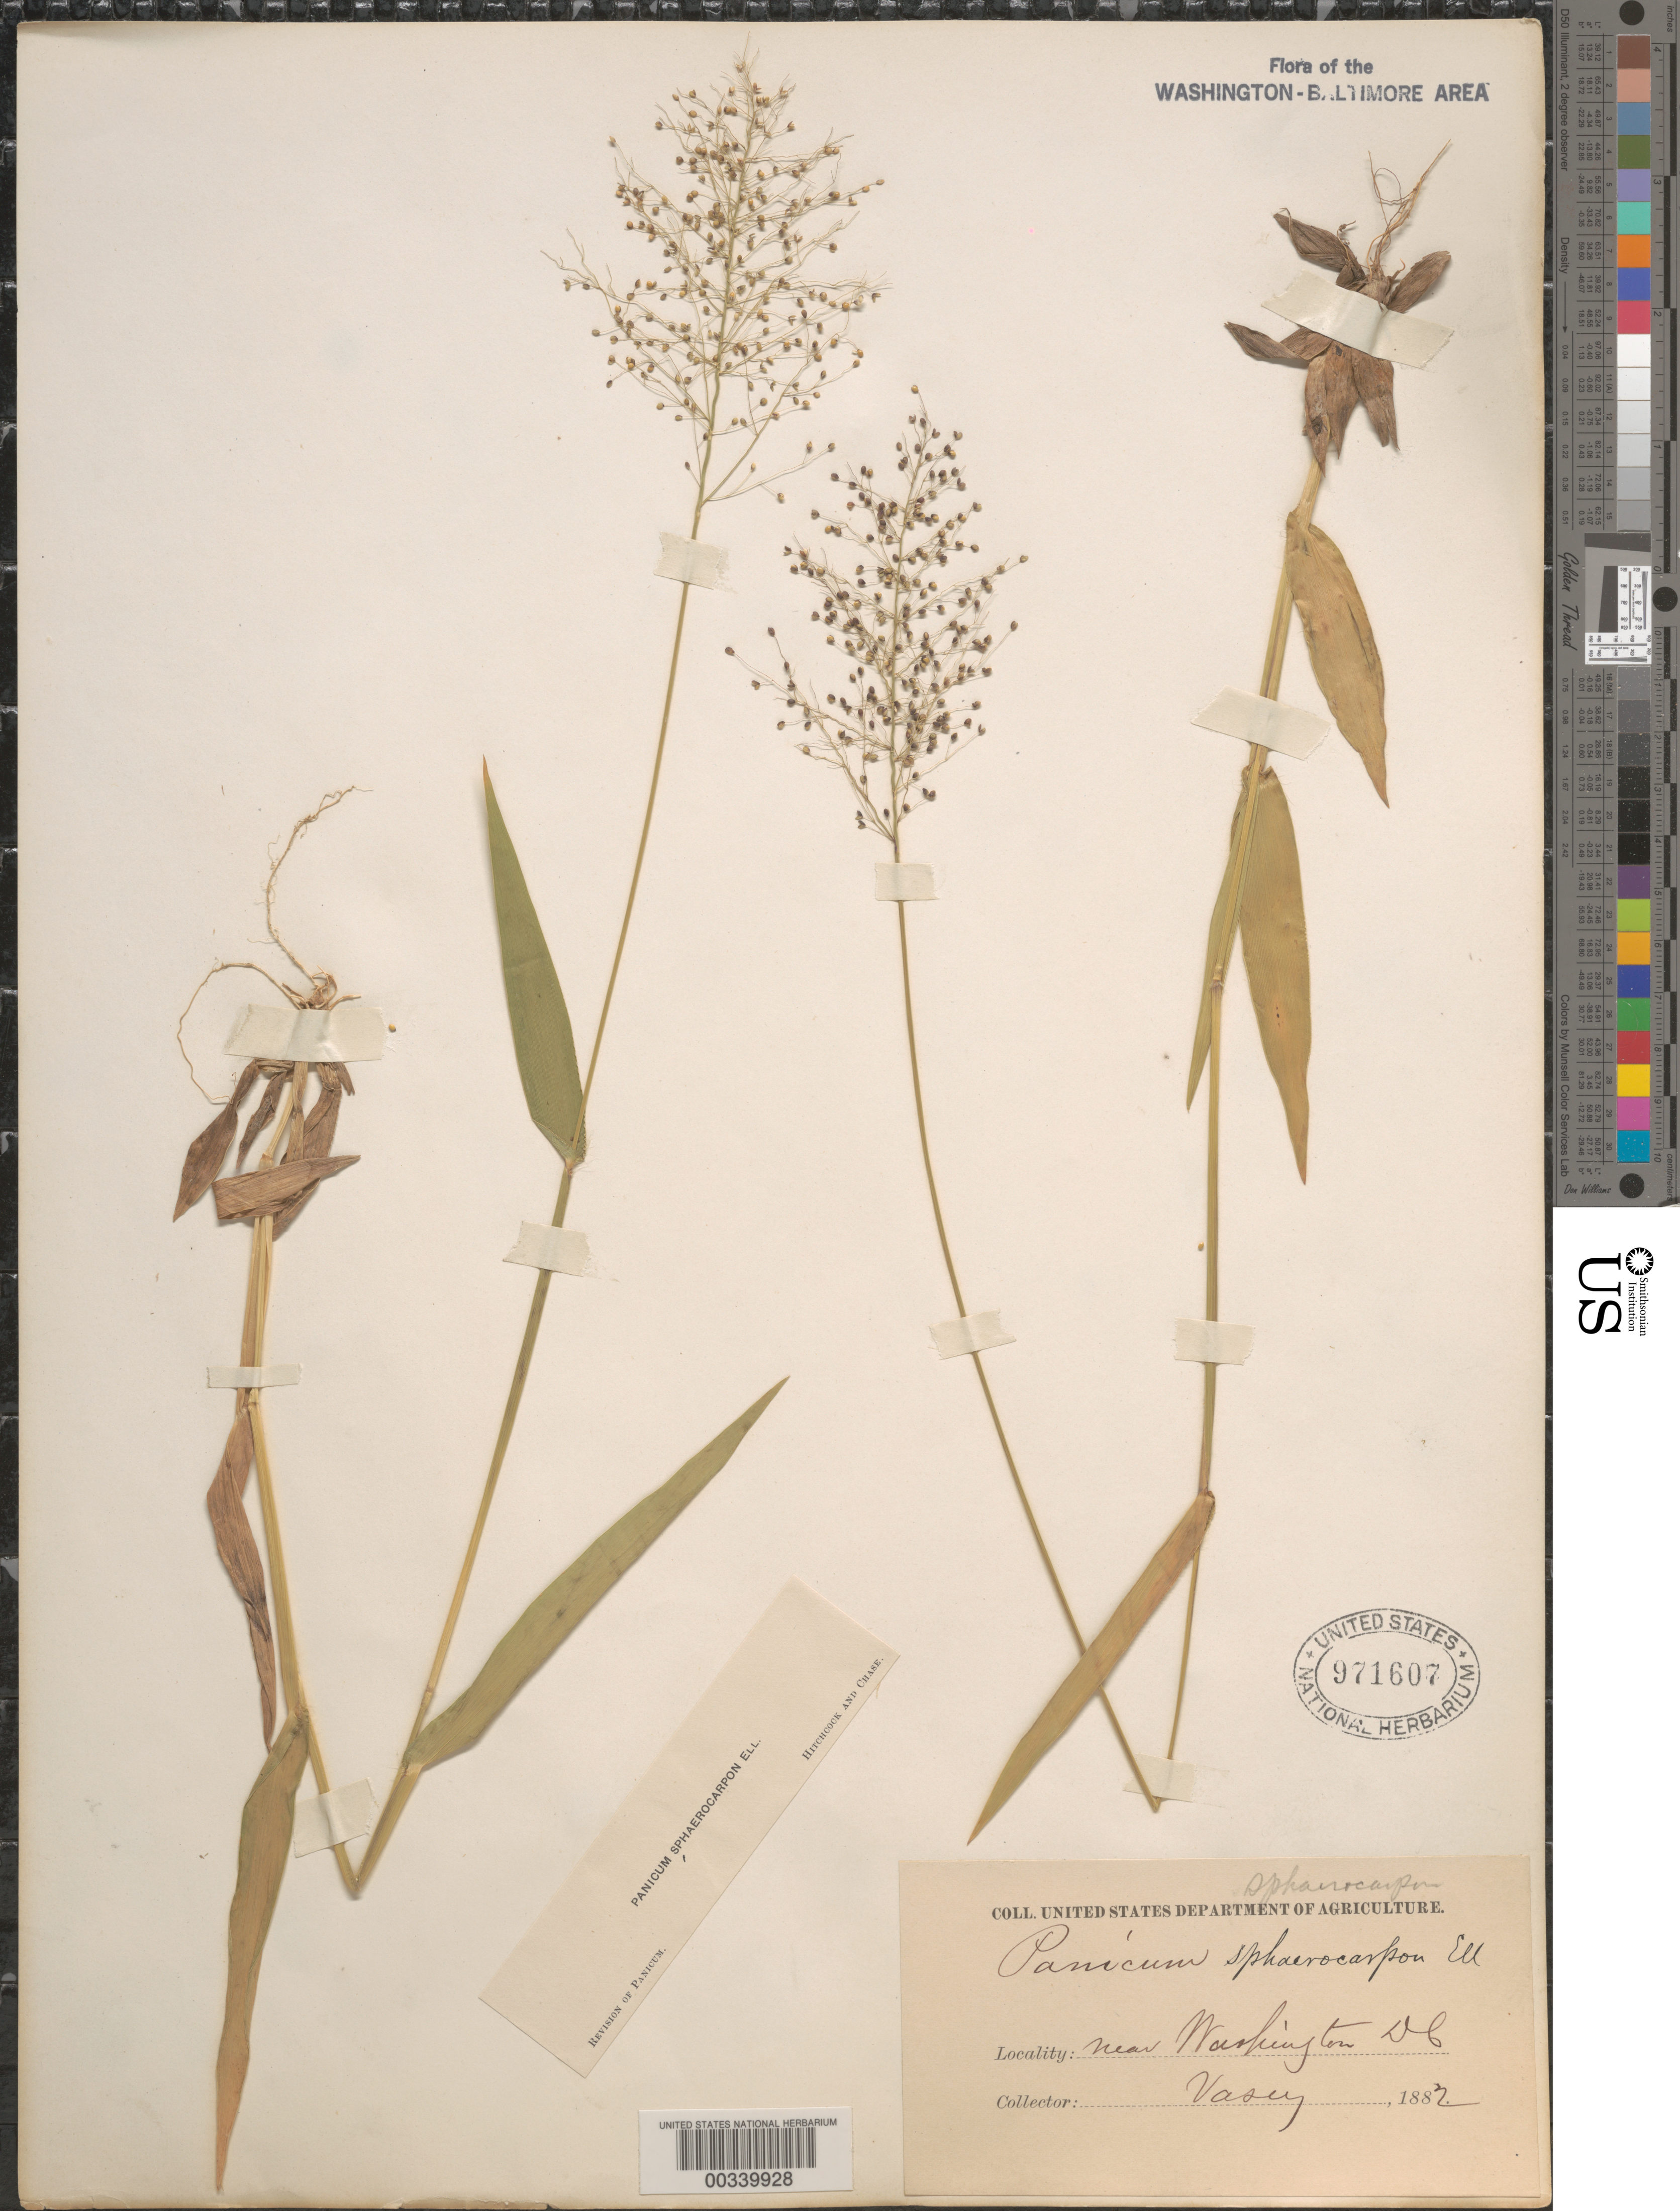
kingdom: Plantae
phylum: Tracheophyta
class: Liliopsida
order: Poales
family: Poaceae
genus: Dichanthelium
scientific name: Dichanthelium sphaerocarpon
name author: (Elliott) Gould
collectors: G. Vasey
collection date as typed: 1882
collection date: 1882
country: United States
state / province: District of Columbia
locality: Washington DC area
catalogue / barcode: US 971607